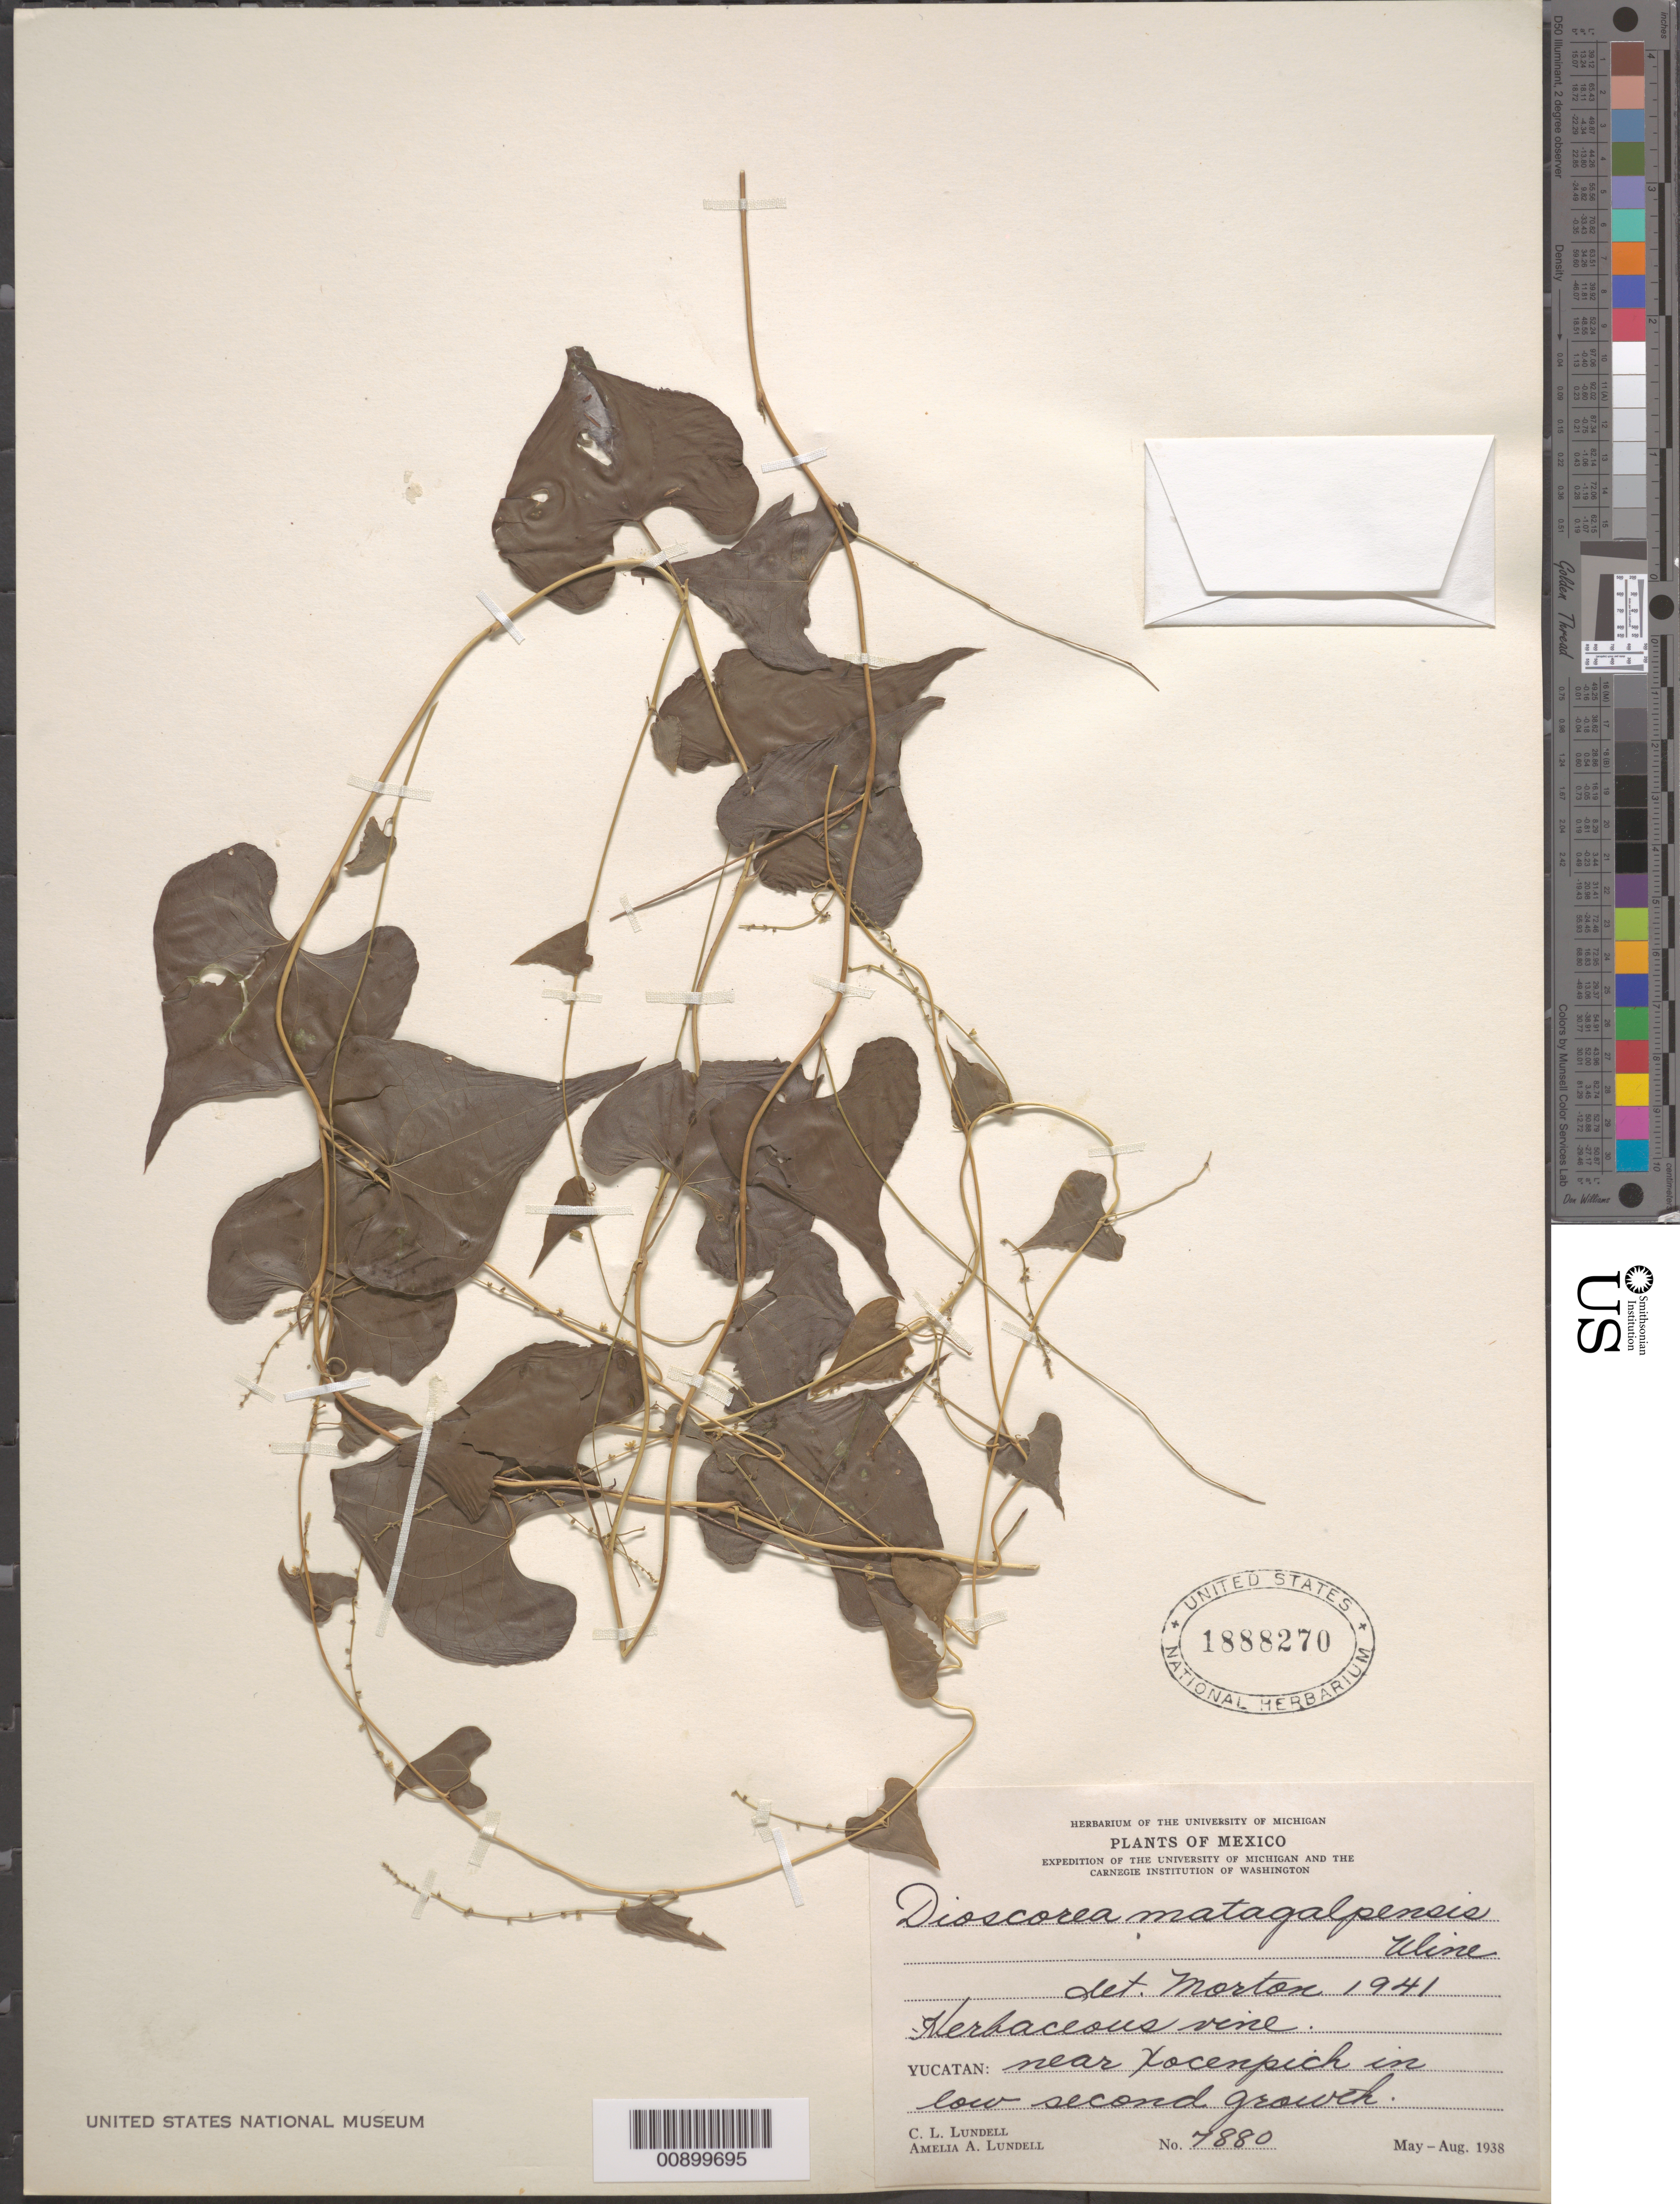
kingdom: Plantae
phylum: Tracheophyta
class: Liliopsida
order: Dioscoreales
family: Dioscoreaceae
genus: Dioscorea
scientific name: Dioscorea matagalpensis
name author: Uline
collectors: C. L. Lundell & A. A. Lundell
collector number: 7880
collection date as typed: May 1938 to -- Aug 1938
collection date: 1938-05/1938-08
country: Mexico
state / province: Yucatán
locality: Yucatán: Near Xocenpich.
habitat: In low second growth.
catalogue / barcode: US 1888270